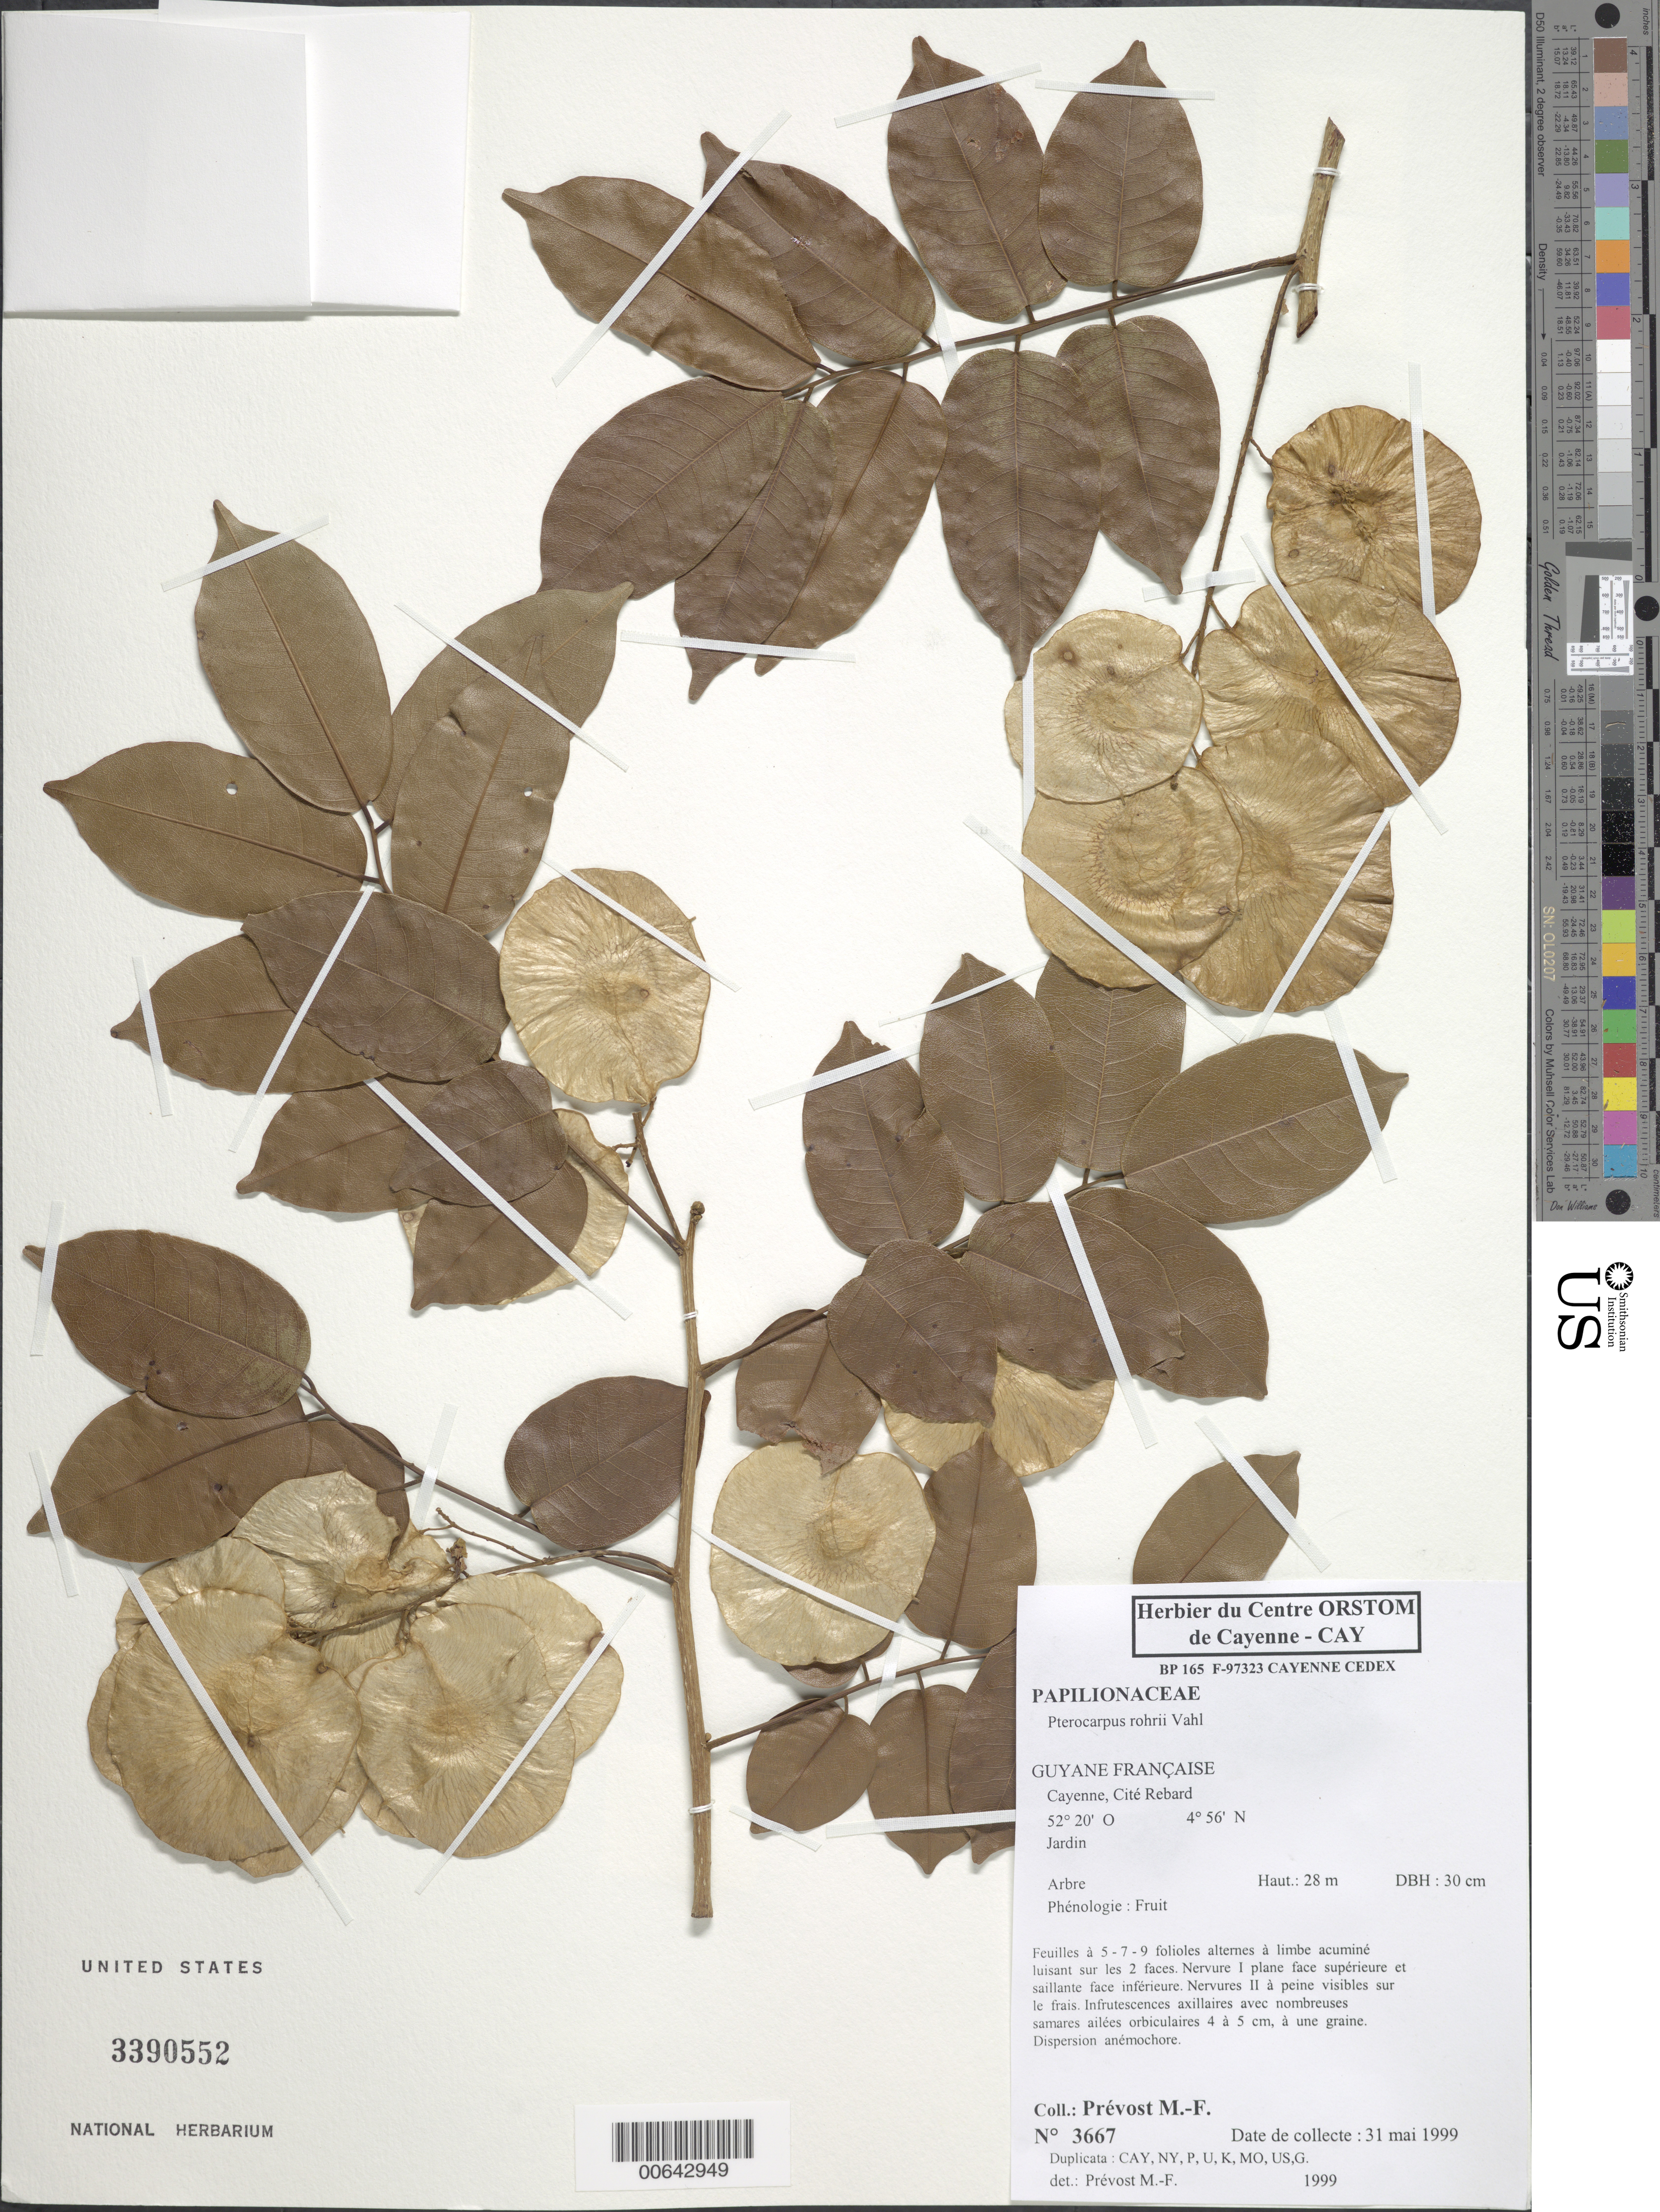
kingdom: Plantae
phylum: Tracheophyta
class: Magnoliopsida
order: Fabales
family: Fabaceae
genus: Pterocarpus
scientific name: Pterocarpus rohrii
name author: Vahl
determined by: Klitgaard, B. B.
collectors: M.-F. Prévost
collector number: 3667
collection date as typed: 31-May-99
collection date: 1999-05-31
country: French Guiana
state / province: Cayenne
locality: Cayenne, Cité Rebard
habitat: Gardem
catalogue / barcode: US 3390552